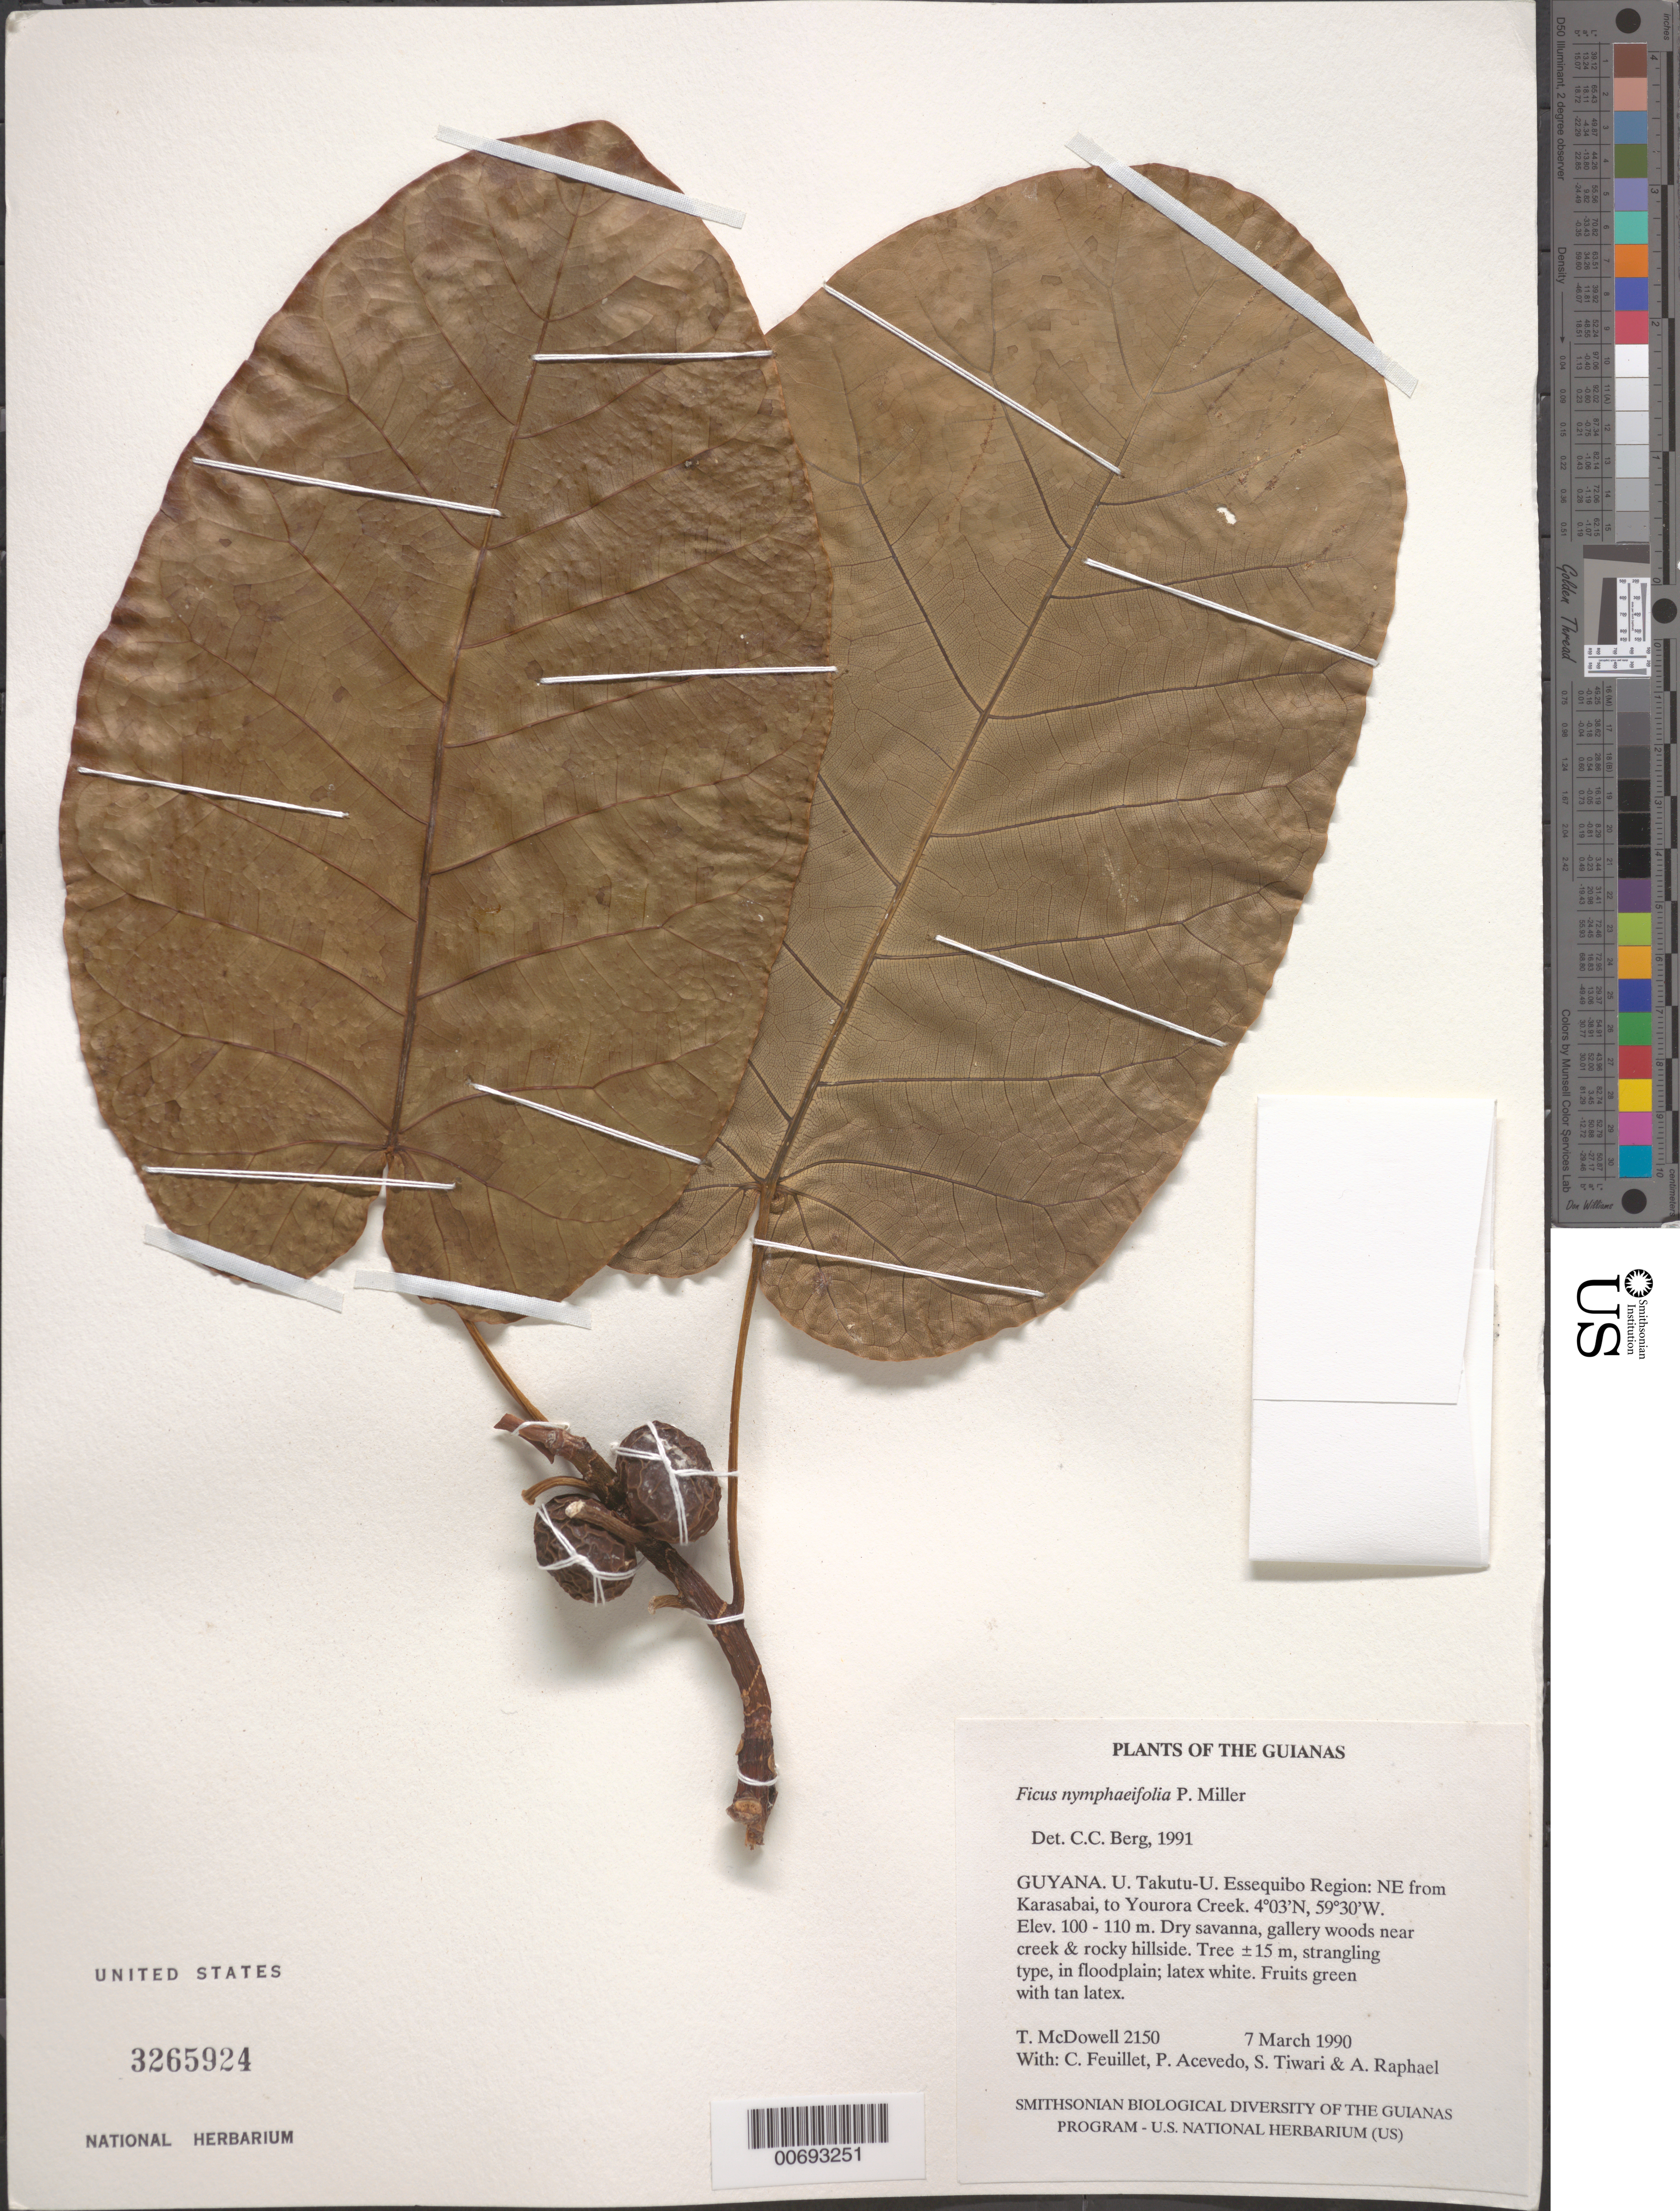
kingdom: Plantae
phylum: Tracheophyta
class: Magnoliopsida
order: Rosales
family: Moraceae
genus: Ficus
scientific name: Ficus nymphaeifolia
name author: Mill.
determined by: Berg, C. C.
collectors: T. McDowell, C. Feuillet, P. Acevedo-Rodr., S. Tiwari & A. Raphael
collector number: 2150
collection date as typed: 7 March 1990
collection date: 1990-03-07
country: Guyana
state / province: U. Takutu-U. Essequibo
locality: NE from Karasabai, to Yourora Creek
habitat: Dry savanna, gallery woods near creek & rocky hillside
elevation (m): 100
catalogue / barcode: US 3265924